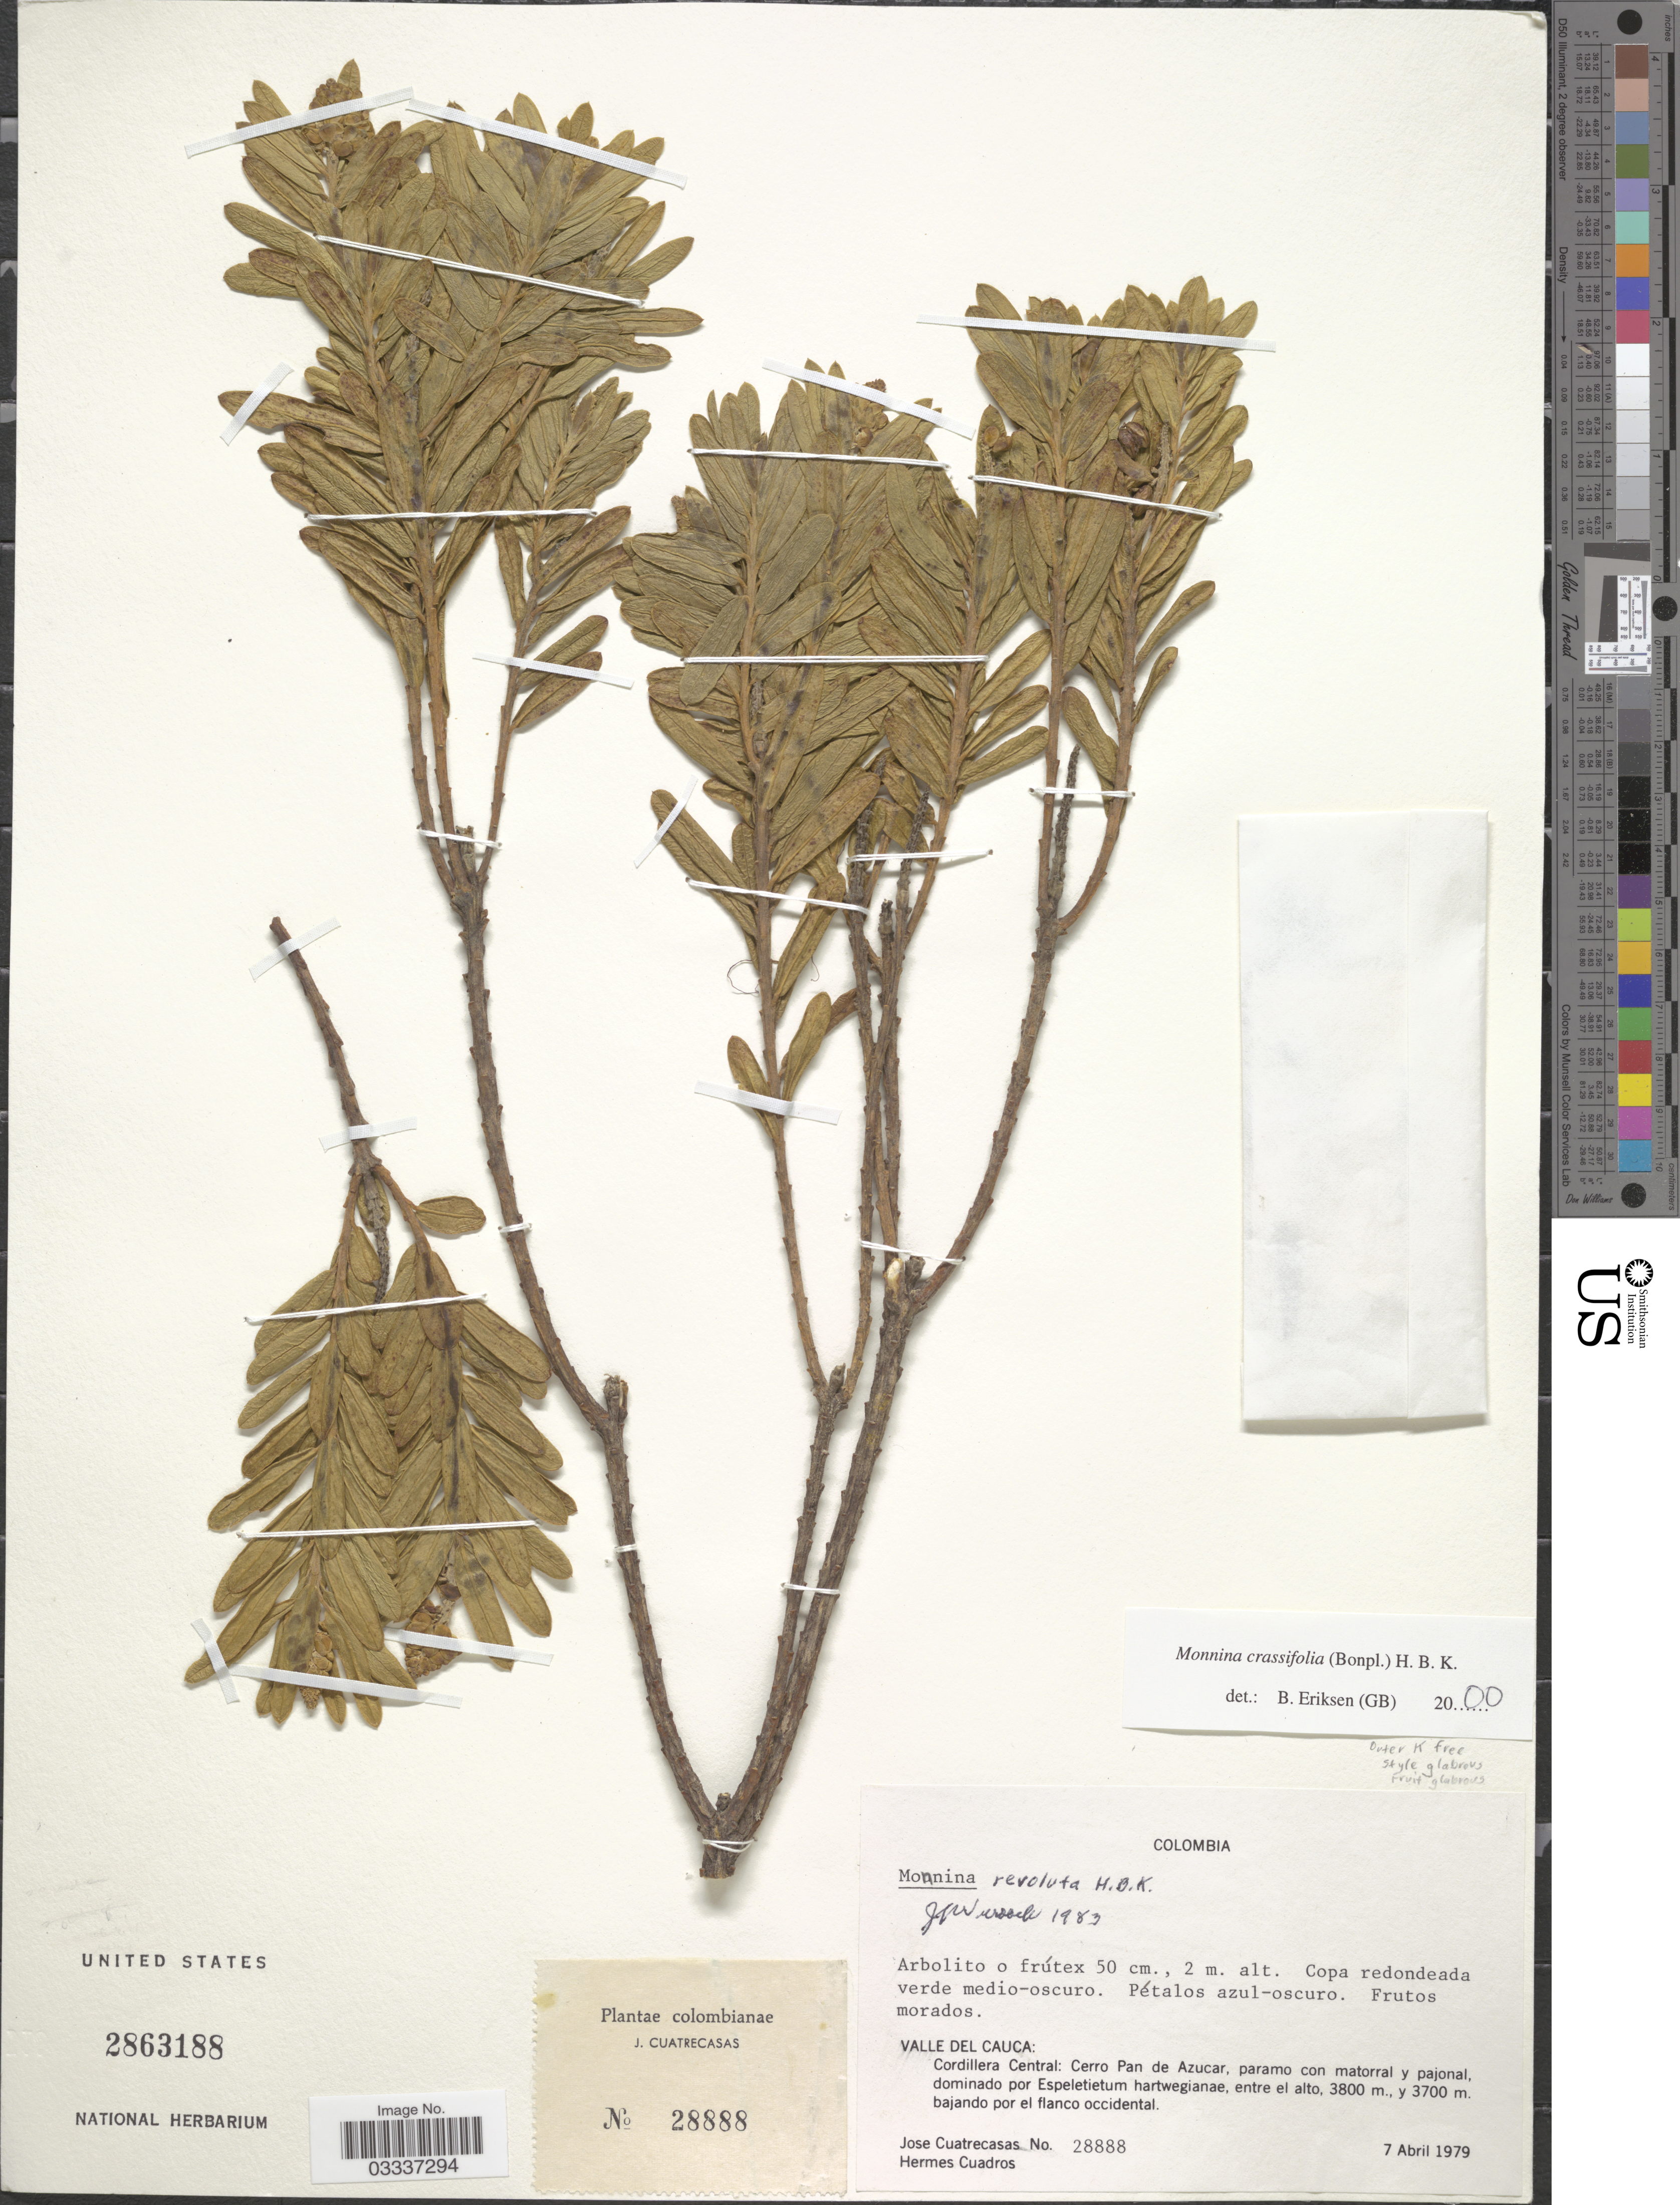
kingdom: Plantae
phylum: Tracheophyta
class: Magnoliopsida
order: Fabales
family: Polygalaceae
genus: Monnina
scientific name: Monnina crassifolia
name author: (Bonpl.) Kunth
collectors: J. Cuatrecasas & H. Cuadros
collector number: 28888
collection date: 1979-04-07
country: Colombia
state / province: Valle del Cauca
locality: Cordillera Central: Cerro Pan de Azucar.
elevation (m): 3700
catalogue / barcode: US 2863188